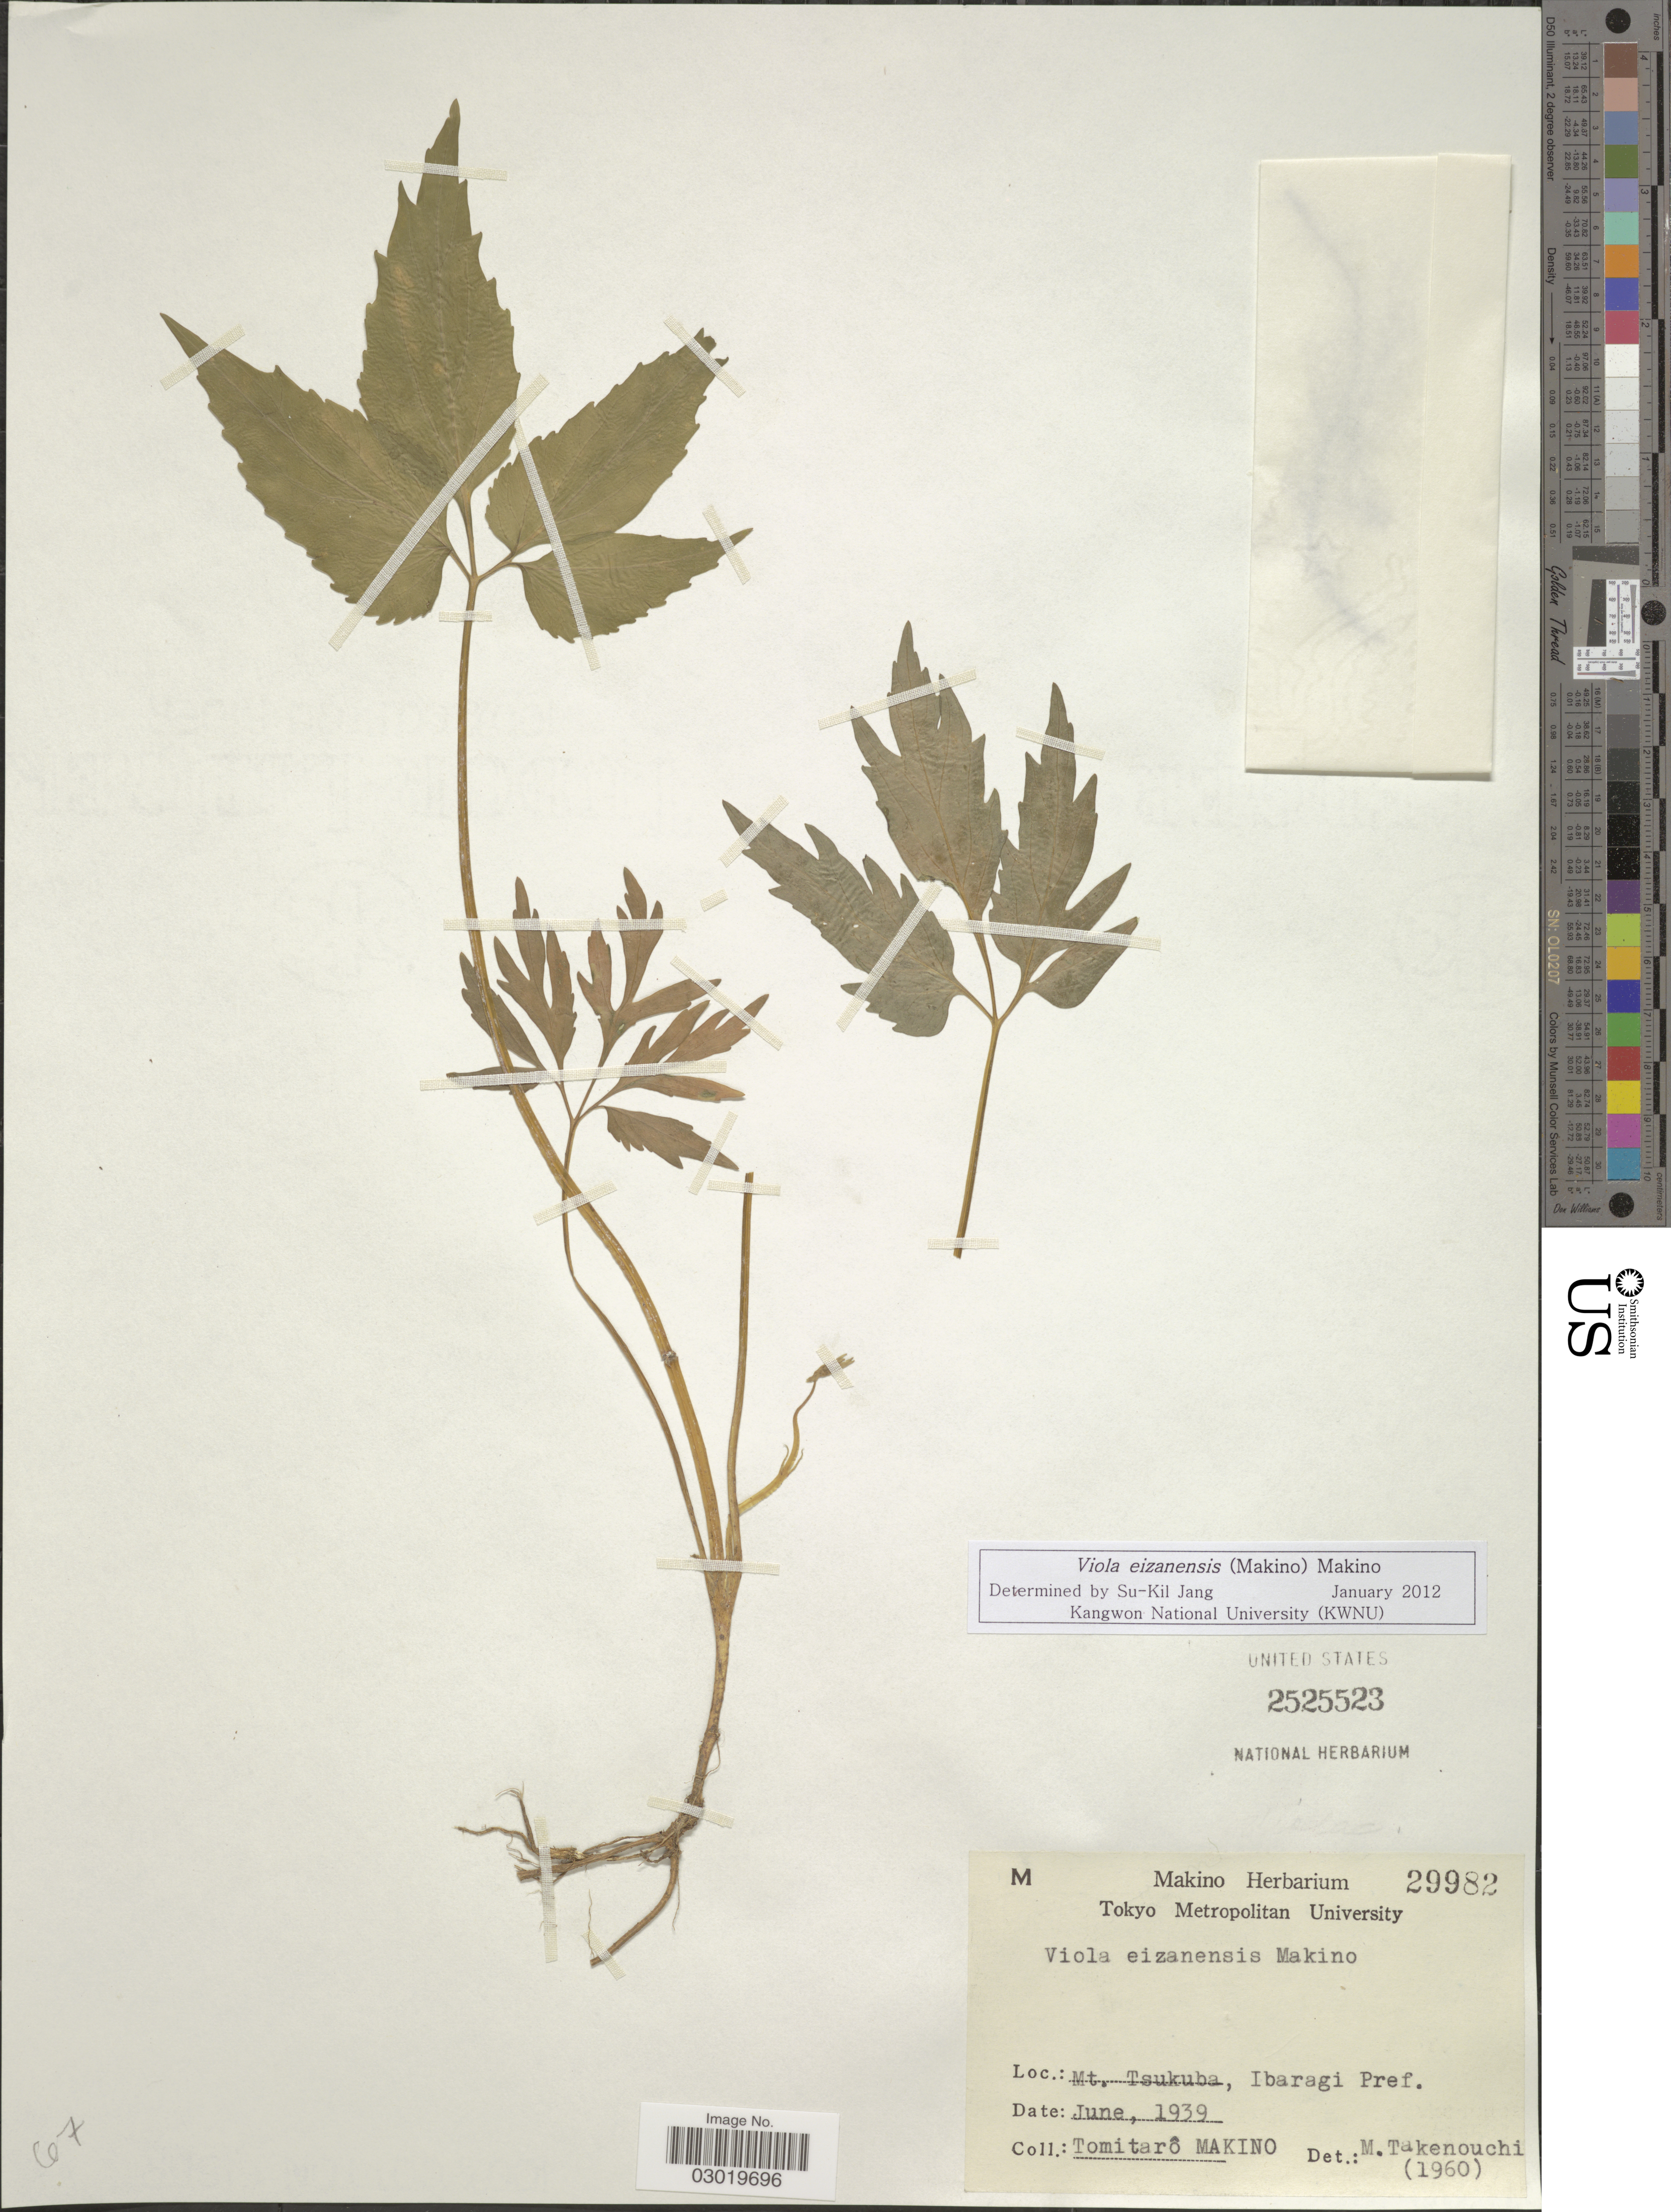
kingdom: Plantae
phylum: Tracheophyta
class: Magnoliopsida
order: Malpighiales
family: Violaceae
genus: Viola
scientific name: Viola eizanensis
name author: (Makino) Makino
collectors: T. Makino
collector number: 29982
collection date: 1939-06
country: Japan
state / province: Ibaraki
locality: Mt. Tsukuba, Ibaragi Pref.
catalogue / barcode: US 2525523